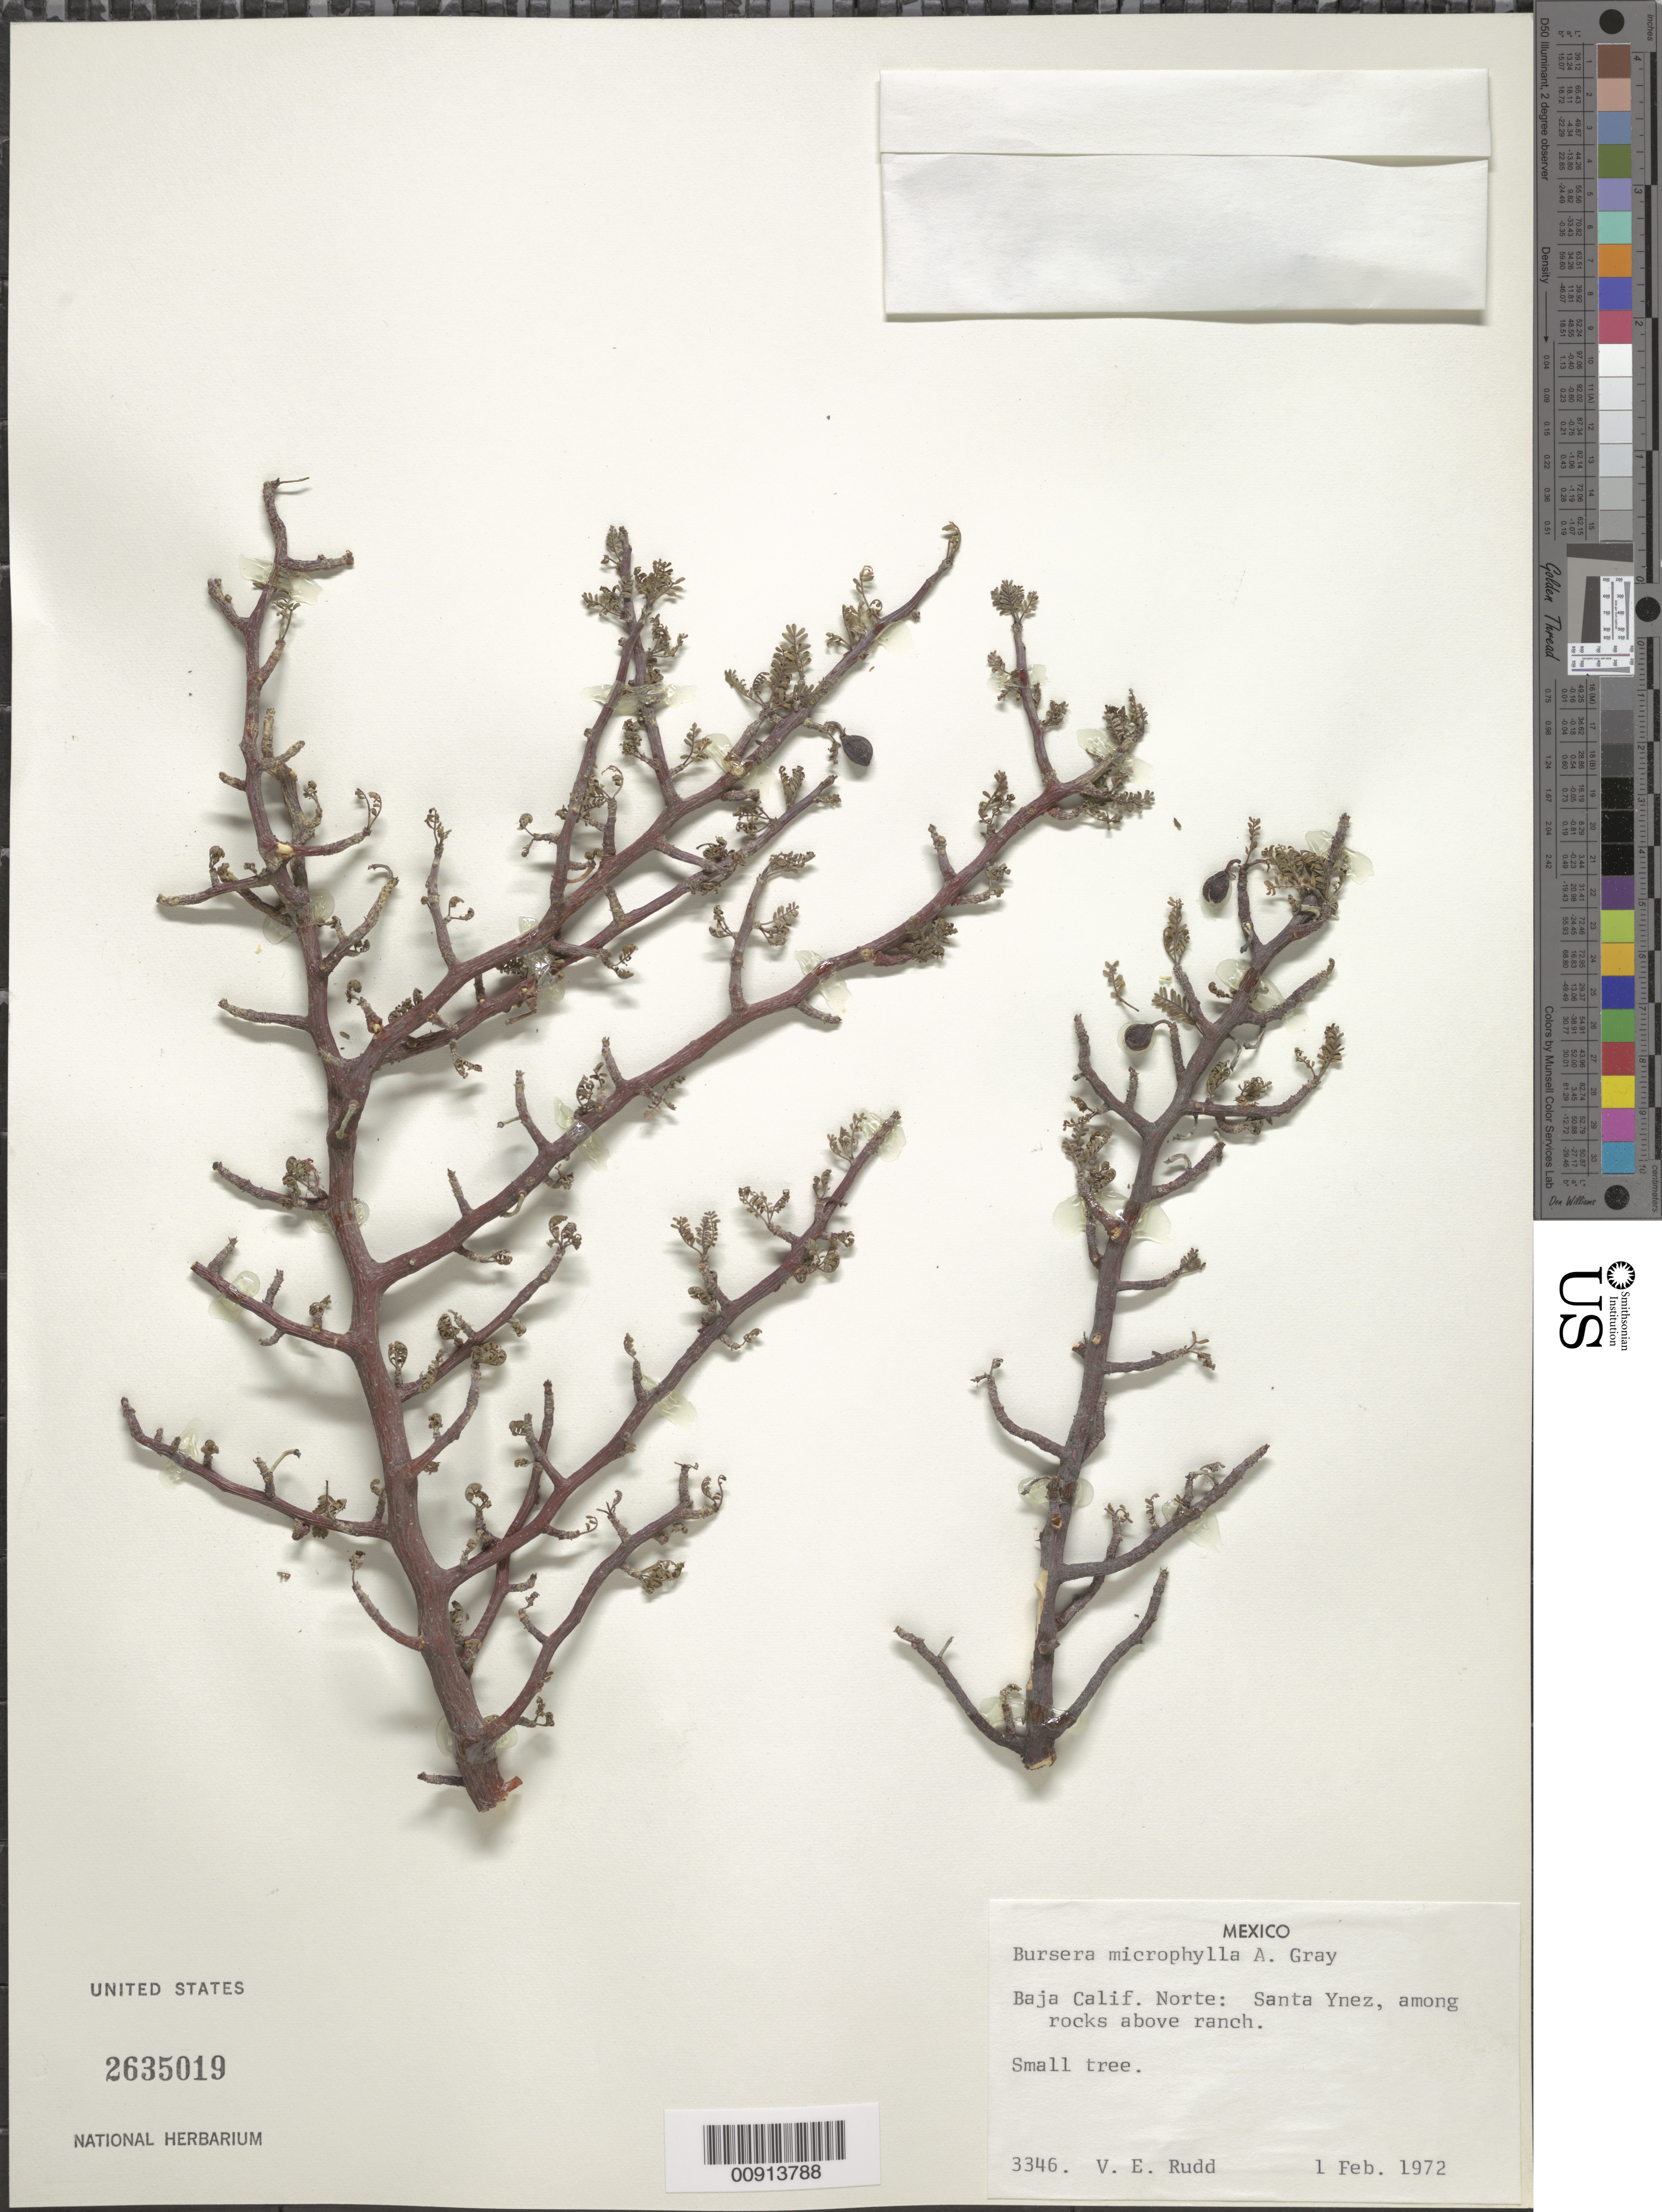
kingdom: Plantae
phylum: Tracheophyta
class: Magnoliopsida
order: Sapindales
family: Burseraceae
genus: Bursera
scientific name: Bursera microphylla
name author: A. Gray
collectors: V. E. Rudd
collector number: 3346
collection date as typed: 01 Feb 1972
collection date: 1972-02-01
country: Mexico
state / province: Baja California Norte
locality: Baja California Norte: Santa Ynez, among rocks above ranch.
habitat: Among rocks.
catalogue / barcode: US 2635019